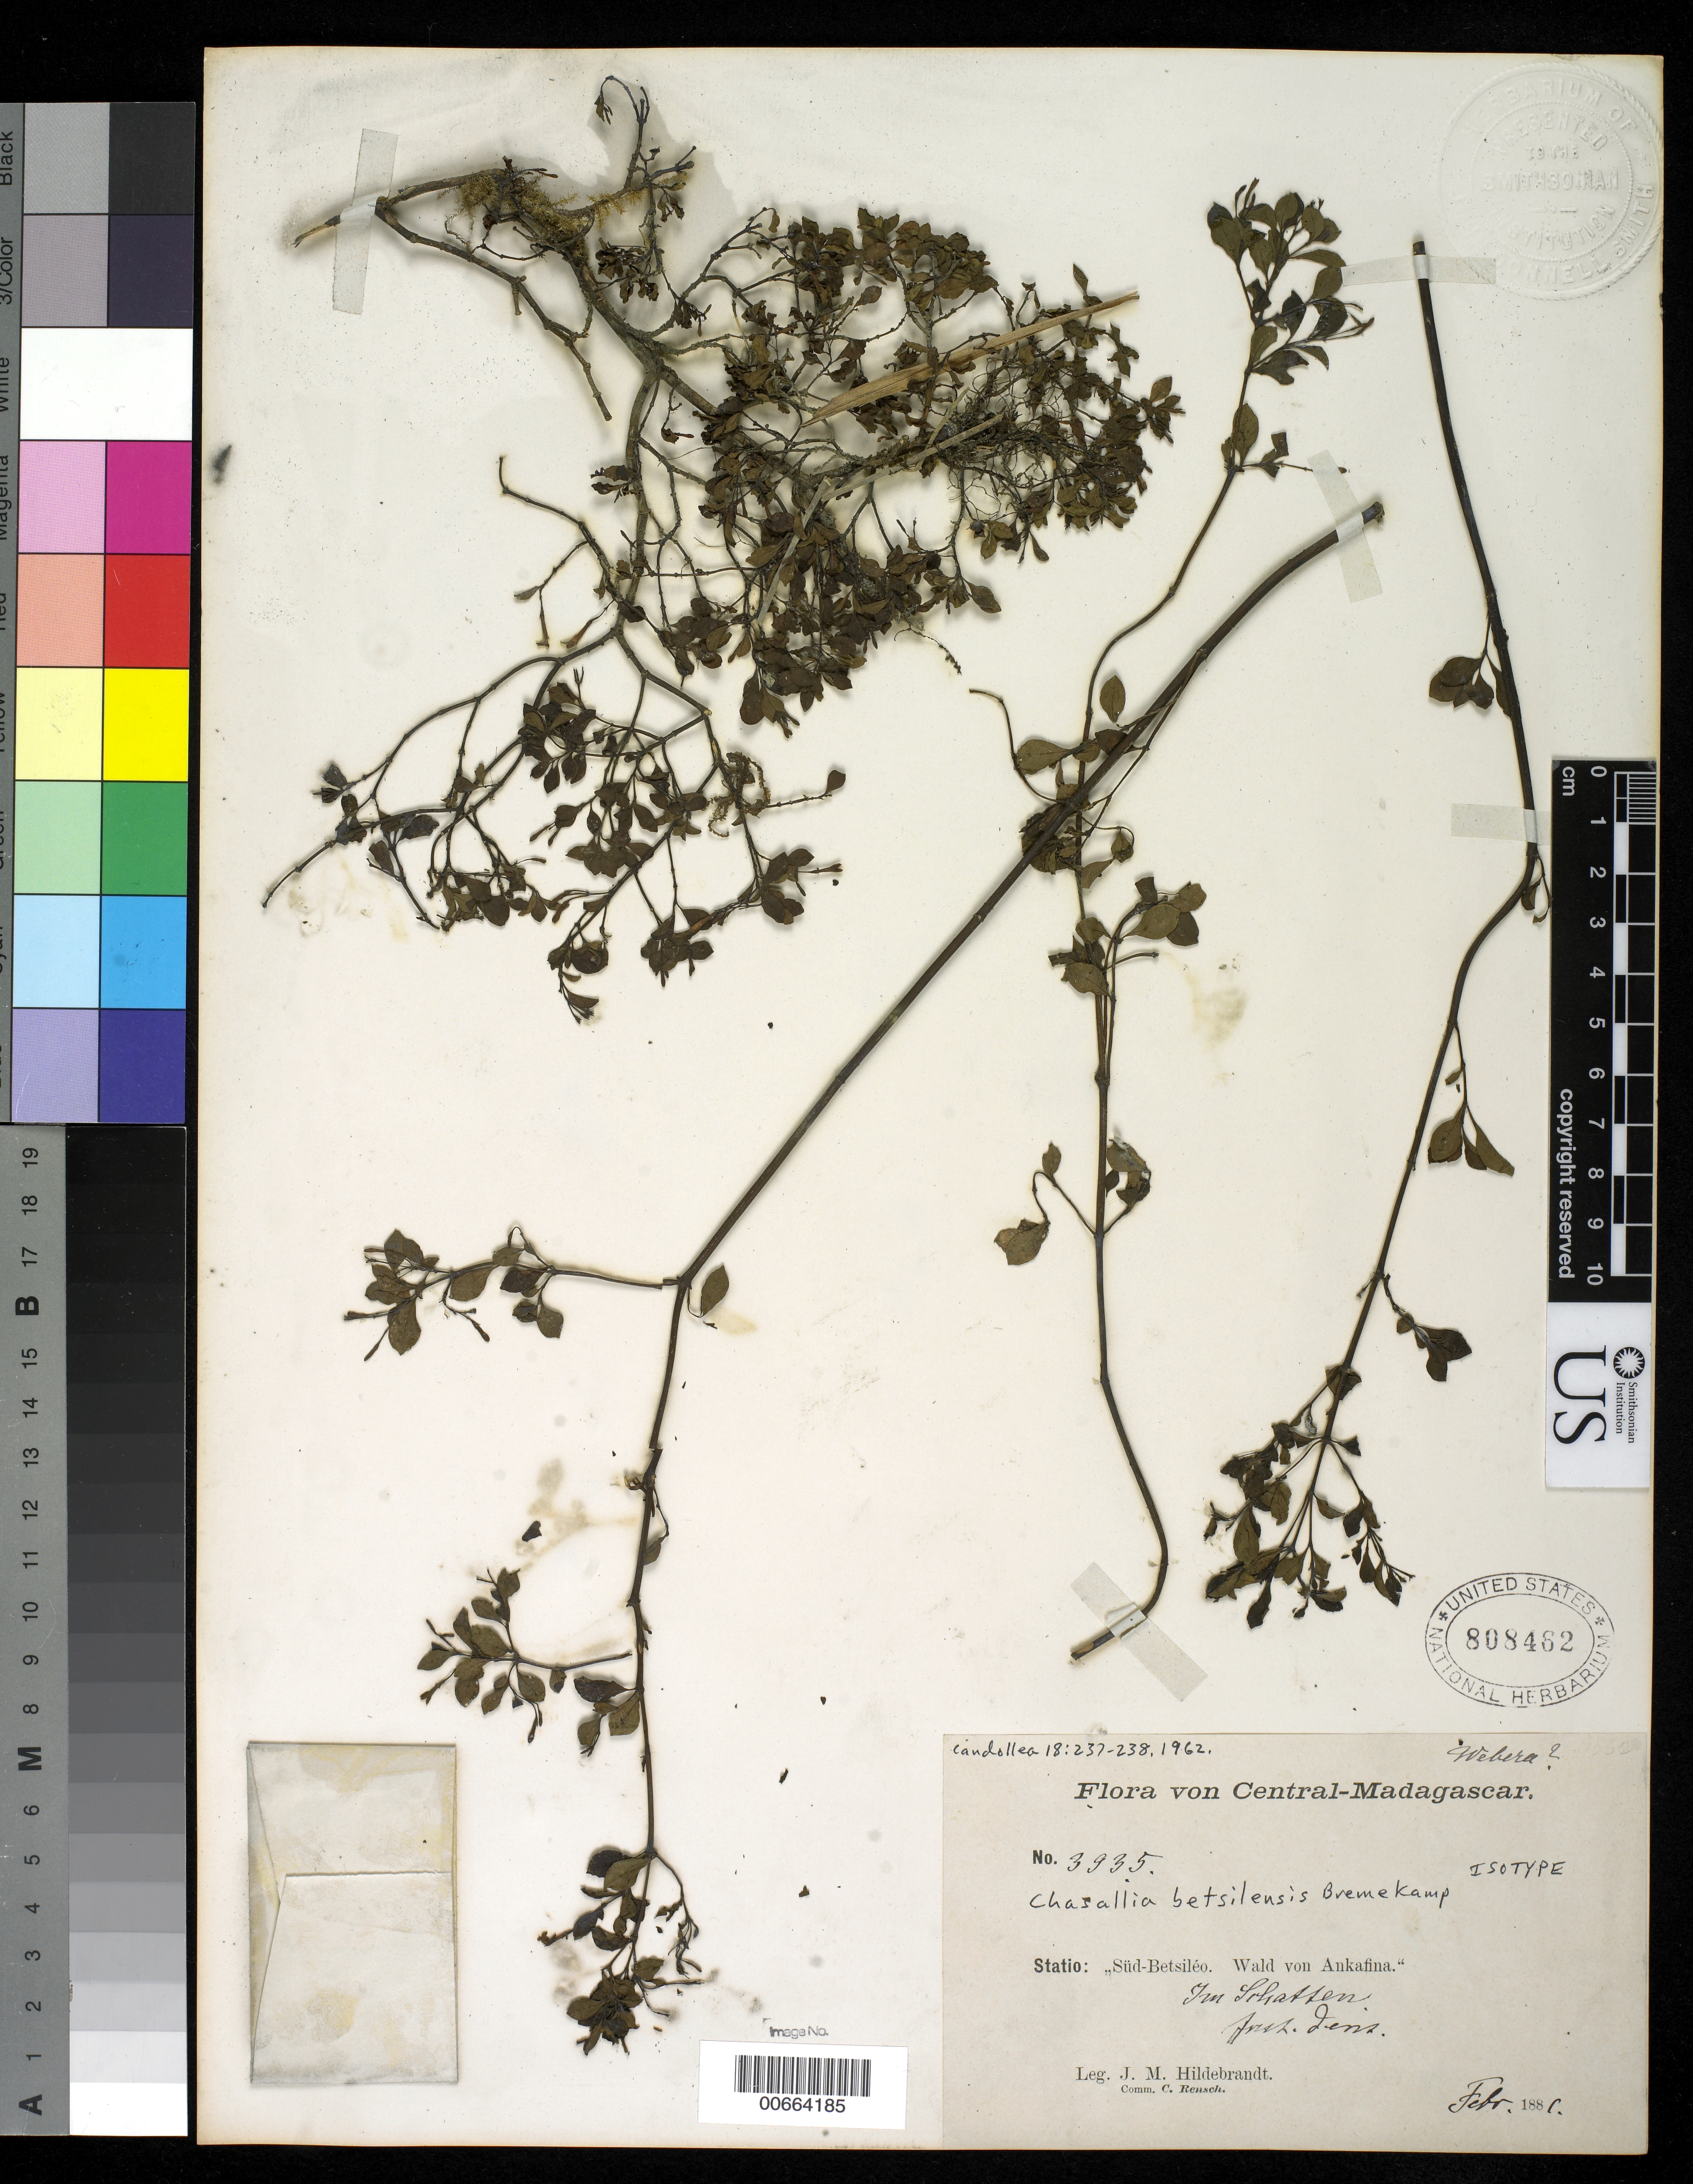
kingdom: Plantae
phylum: Tracheophyta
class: Magnoliopsida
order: Gentianales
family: Rubiaceae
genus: Chassalia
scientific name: Chassalia betsilensis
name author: Bremek.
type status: Isotype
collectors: J. Hildebrandt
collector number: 3935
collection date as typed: Feb 1881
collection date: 1881-02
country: Madagascar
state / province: Haute Matsiatra (?)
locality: Süd-Betsiléo. Wald von Ankafina.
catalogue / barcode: US 808462